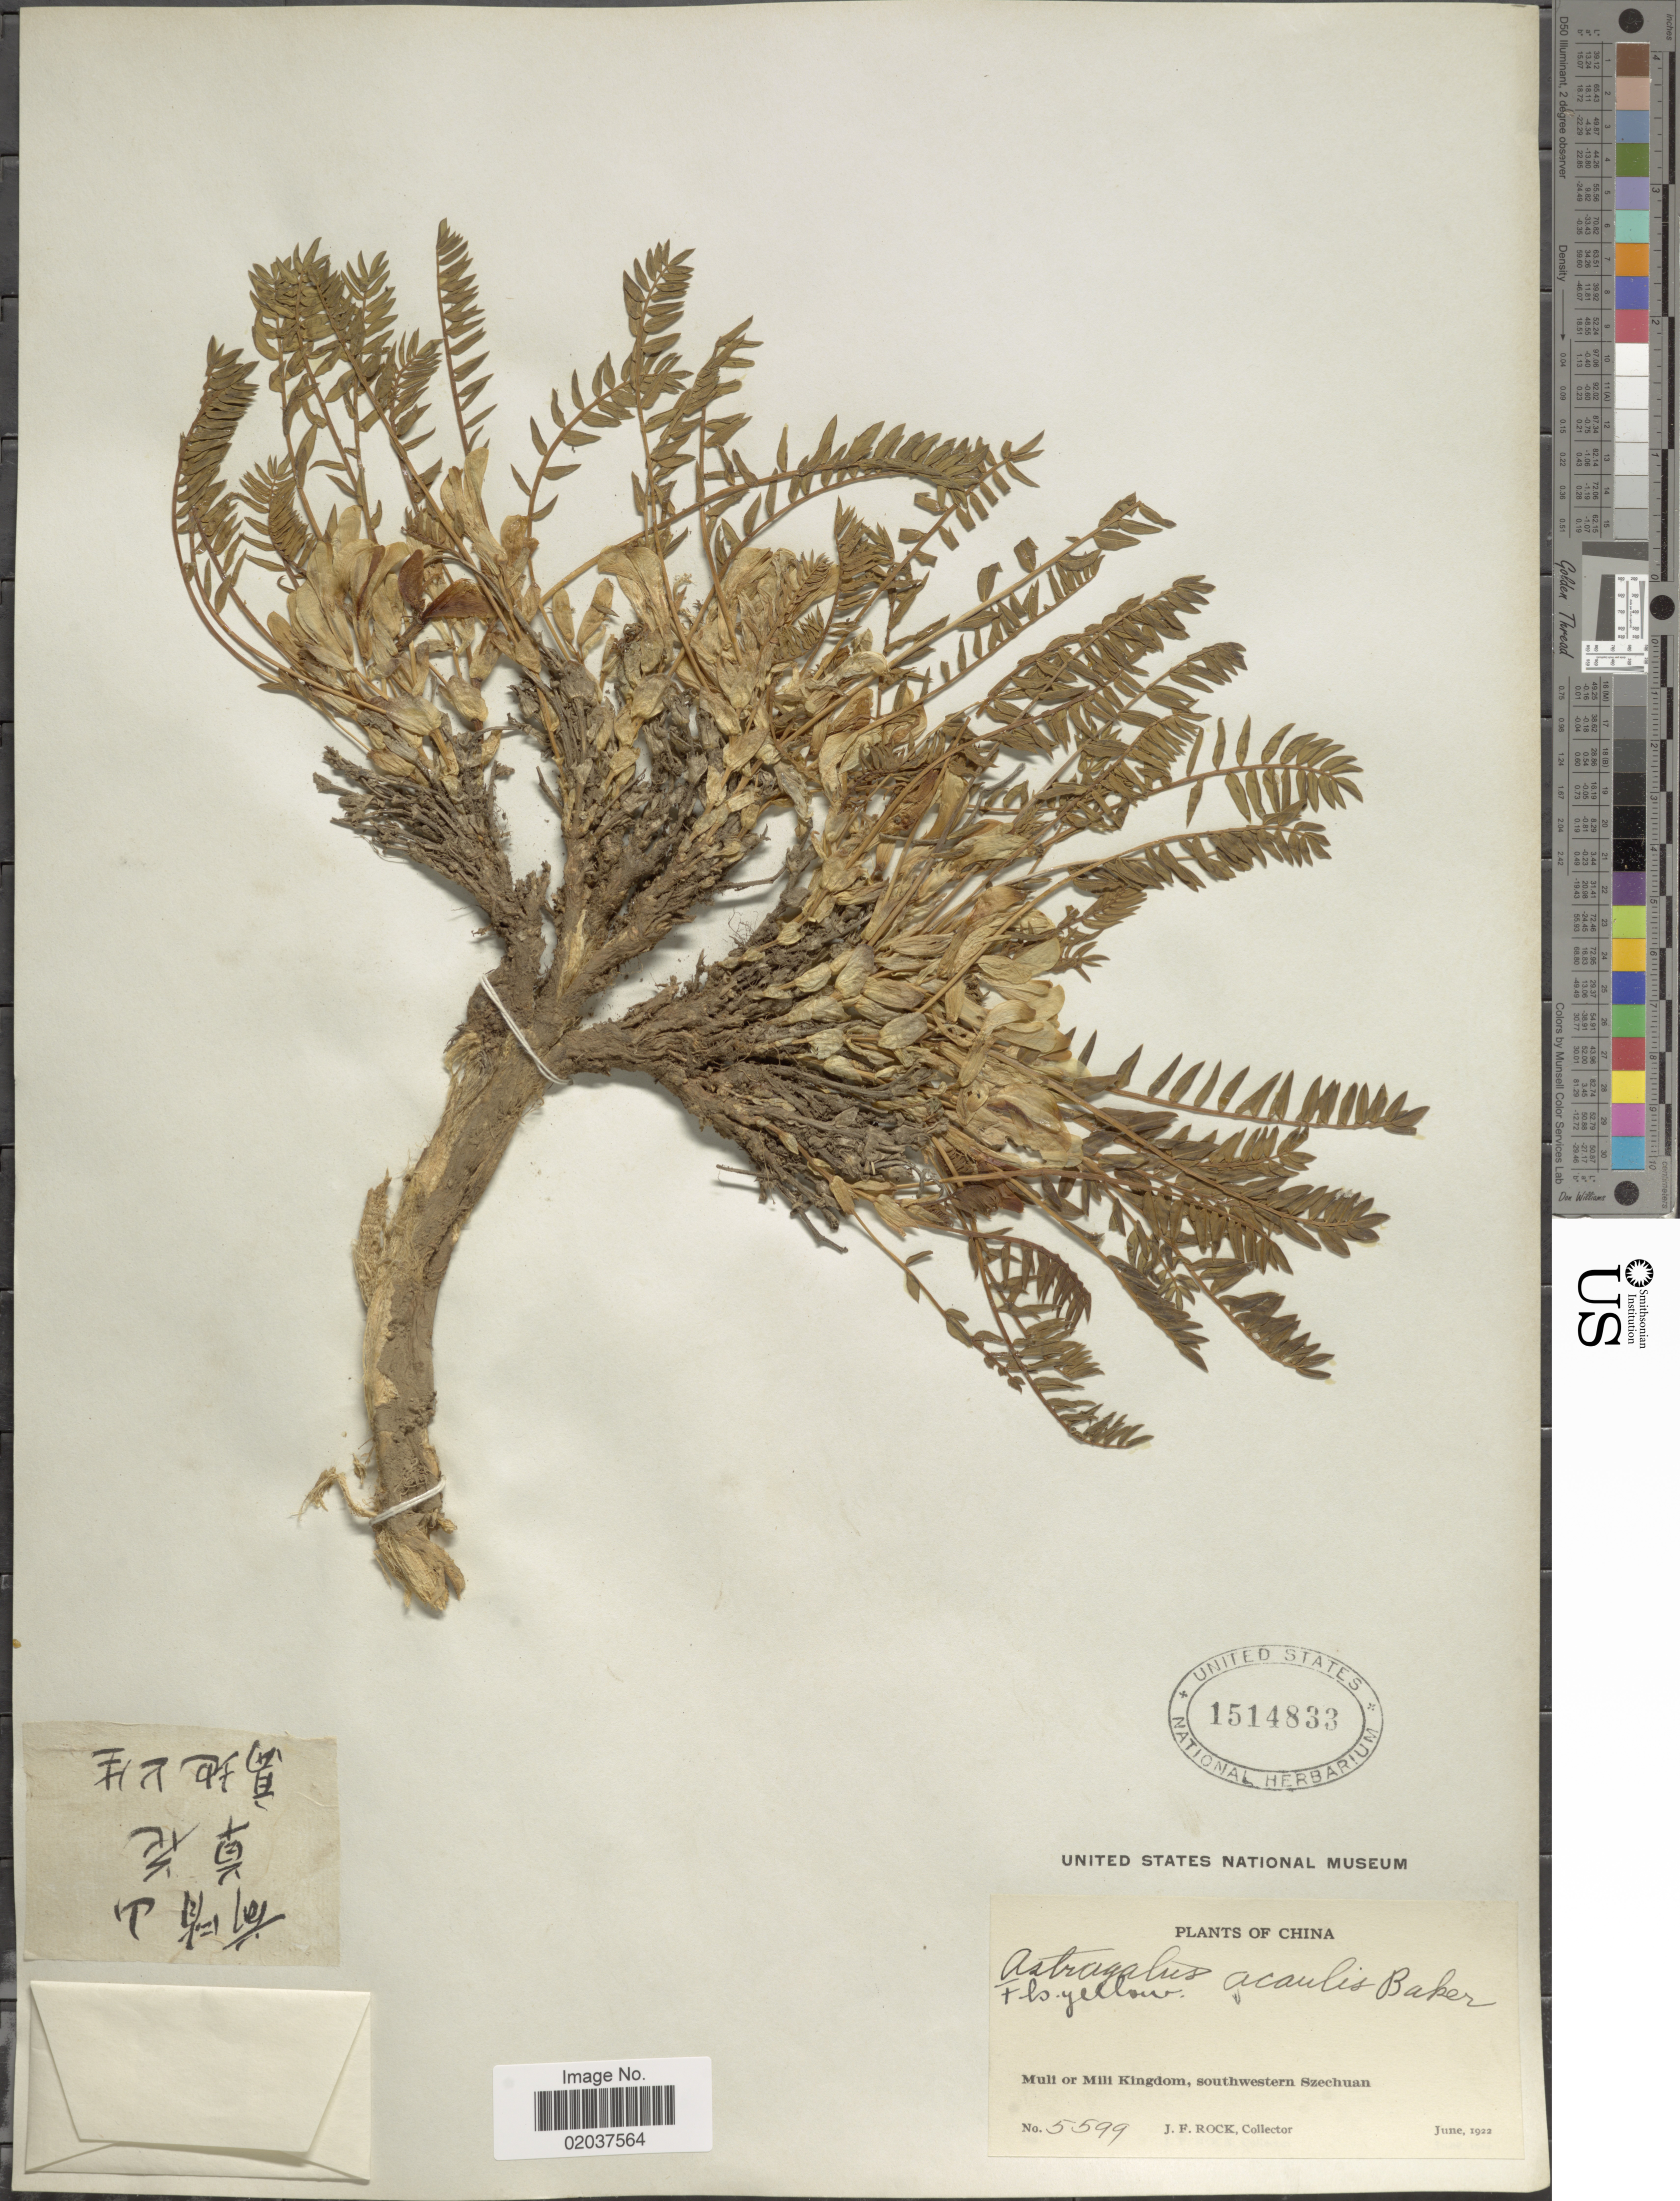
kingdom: Plantae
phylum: Tracheophyta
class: Magnoliopsida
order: Fabales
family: Fabaceae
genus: Astragalus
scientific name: Astragalus acaulis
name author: Baker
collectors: J. Rock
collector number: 5599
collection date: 1922-06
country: China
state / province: Sichuan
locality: Muli or Mili Kingdom, southwestern Szechuan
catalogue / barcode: US 1514833